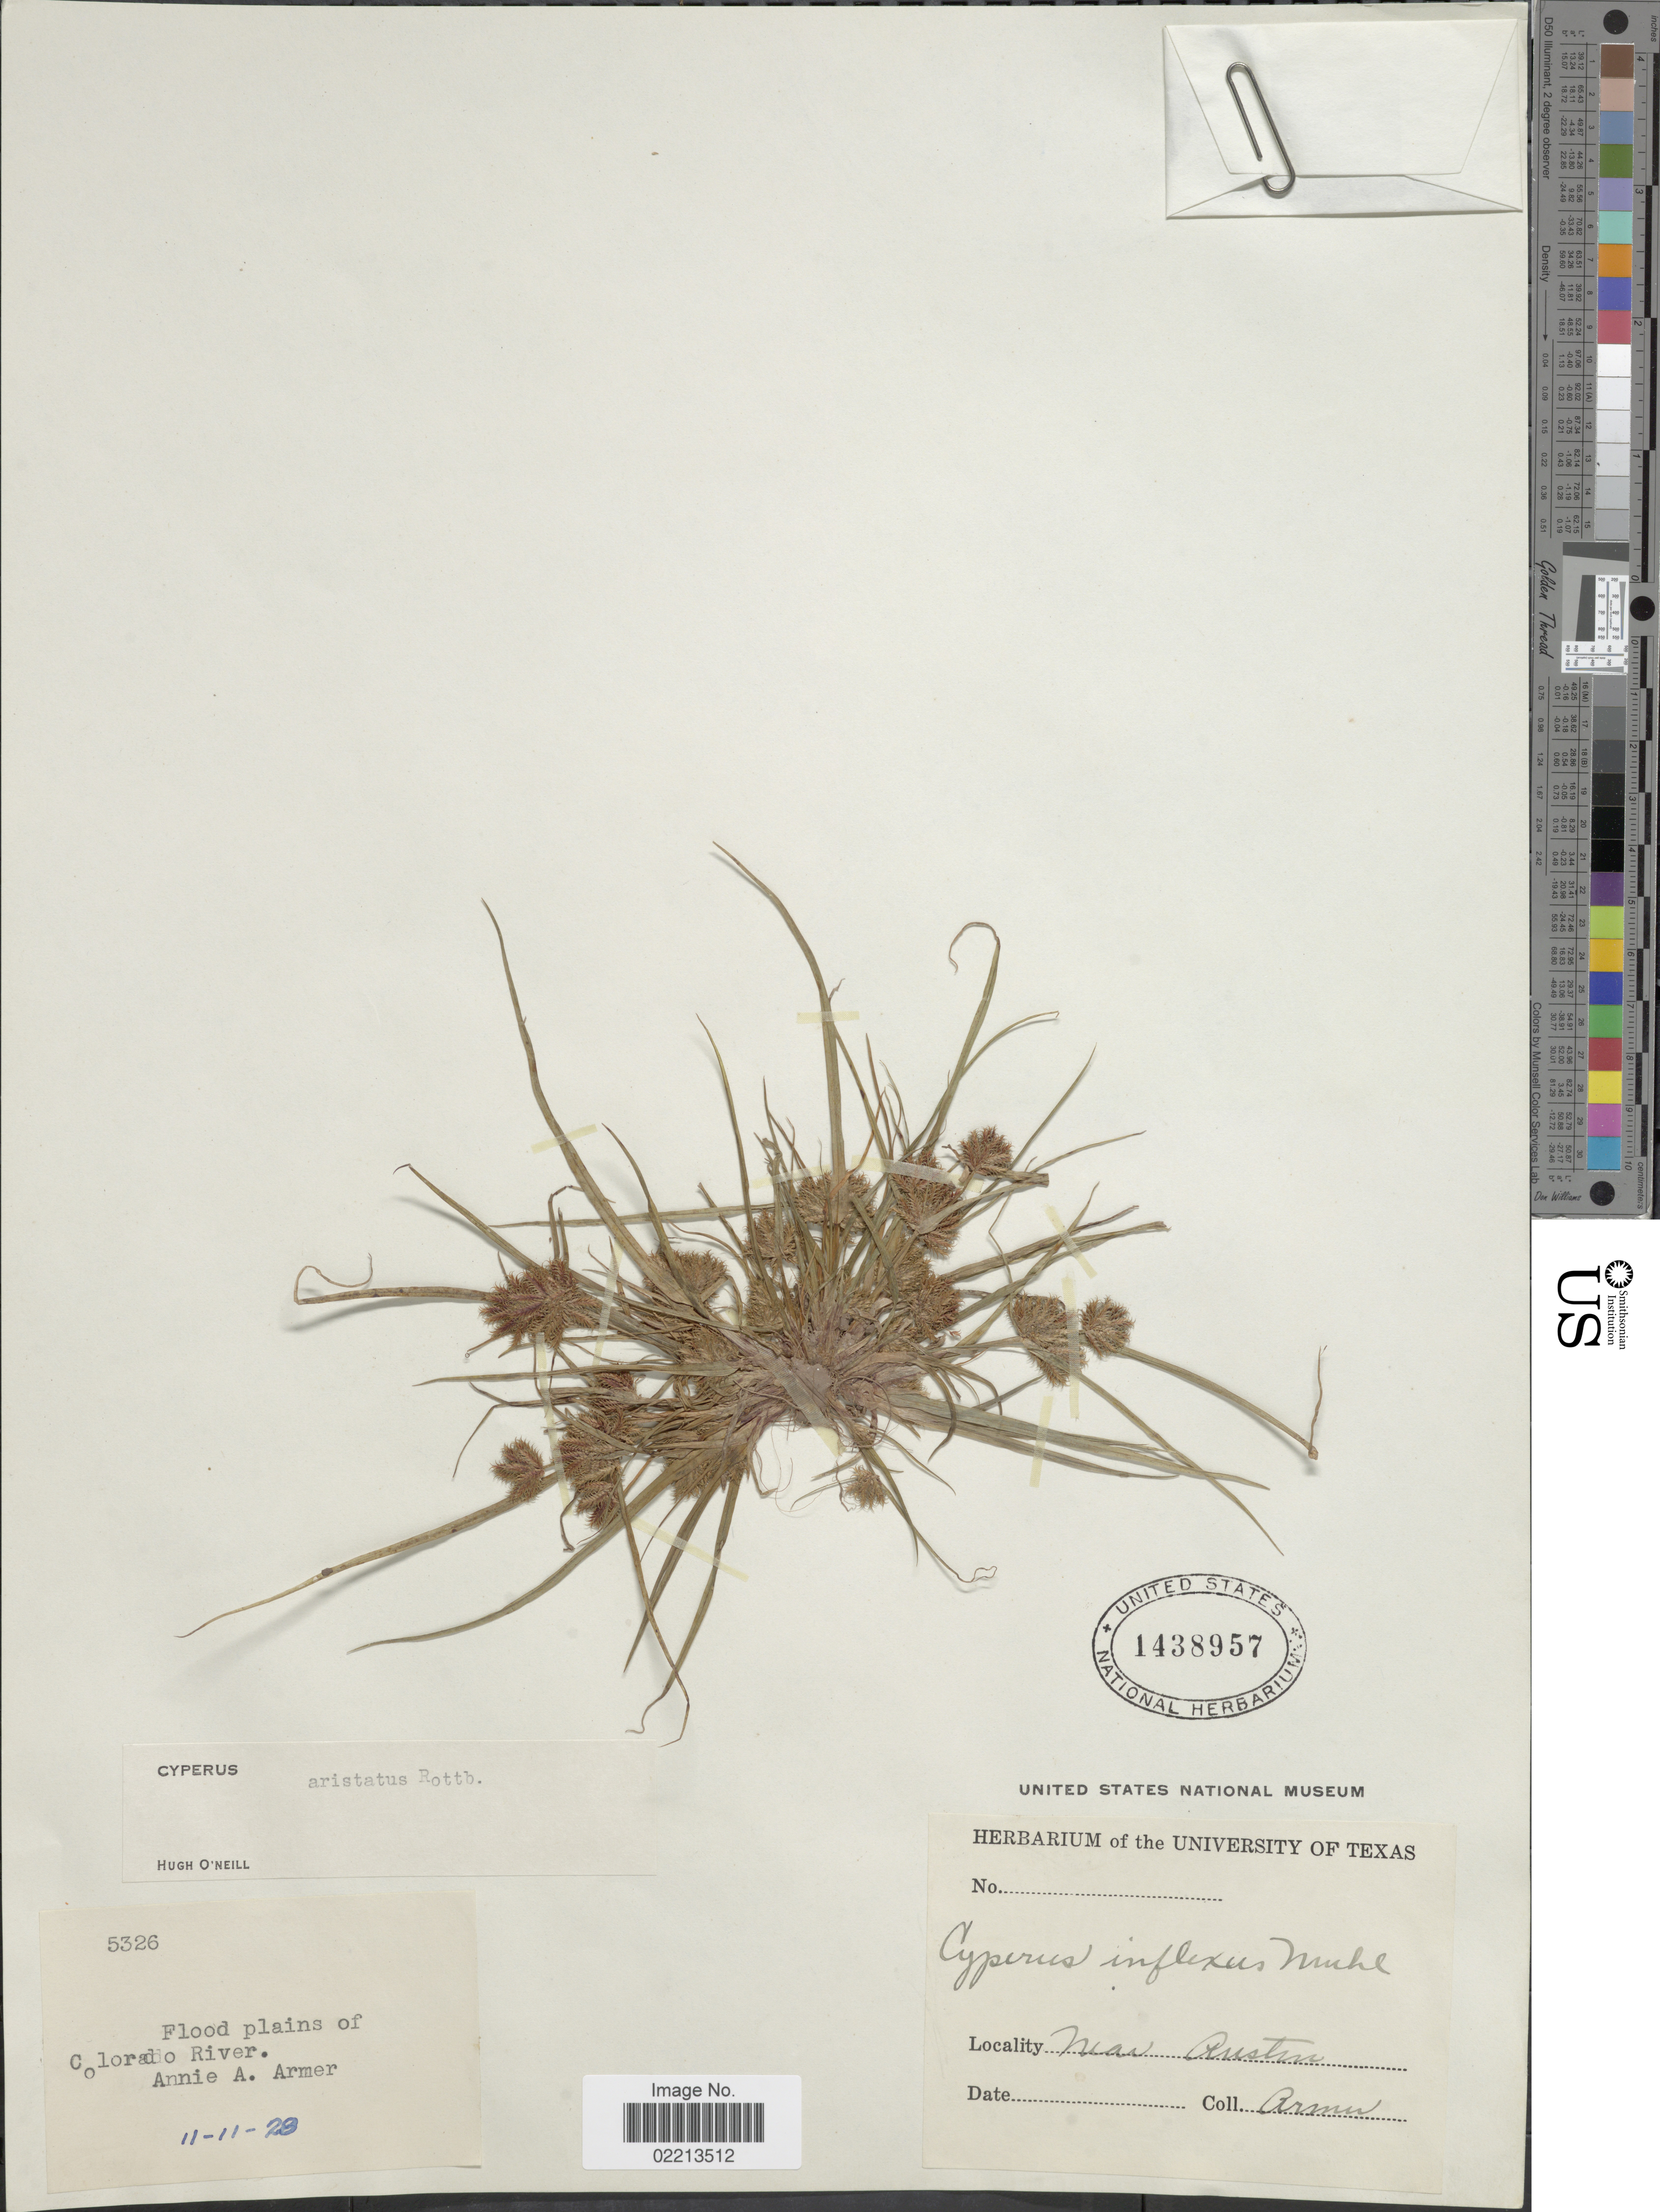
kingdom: Plantae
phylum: Tracheophyta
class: Liliopsida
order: Poales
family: Cyperaceae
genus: Cyperus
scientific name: Cyperus squarrosus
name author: L.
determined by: Strong, Mark T., (BOT), Smithsonian Institution - National Museum of Natural History (UNITED STATES)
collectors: A. Armer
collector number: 5326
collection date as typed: Transcribed d/m/y: 11/11/29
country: United States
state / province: Texas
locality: Flood plains of Colorado River, near Austin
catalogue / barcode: US 1438957